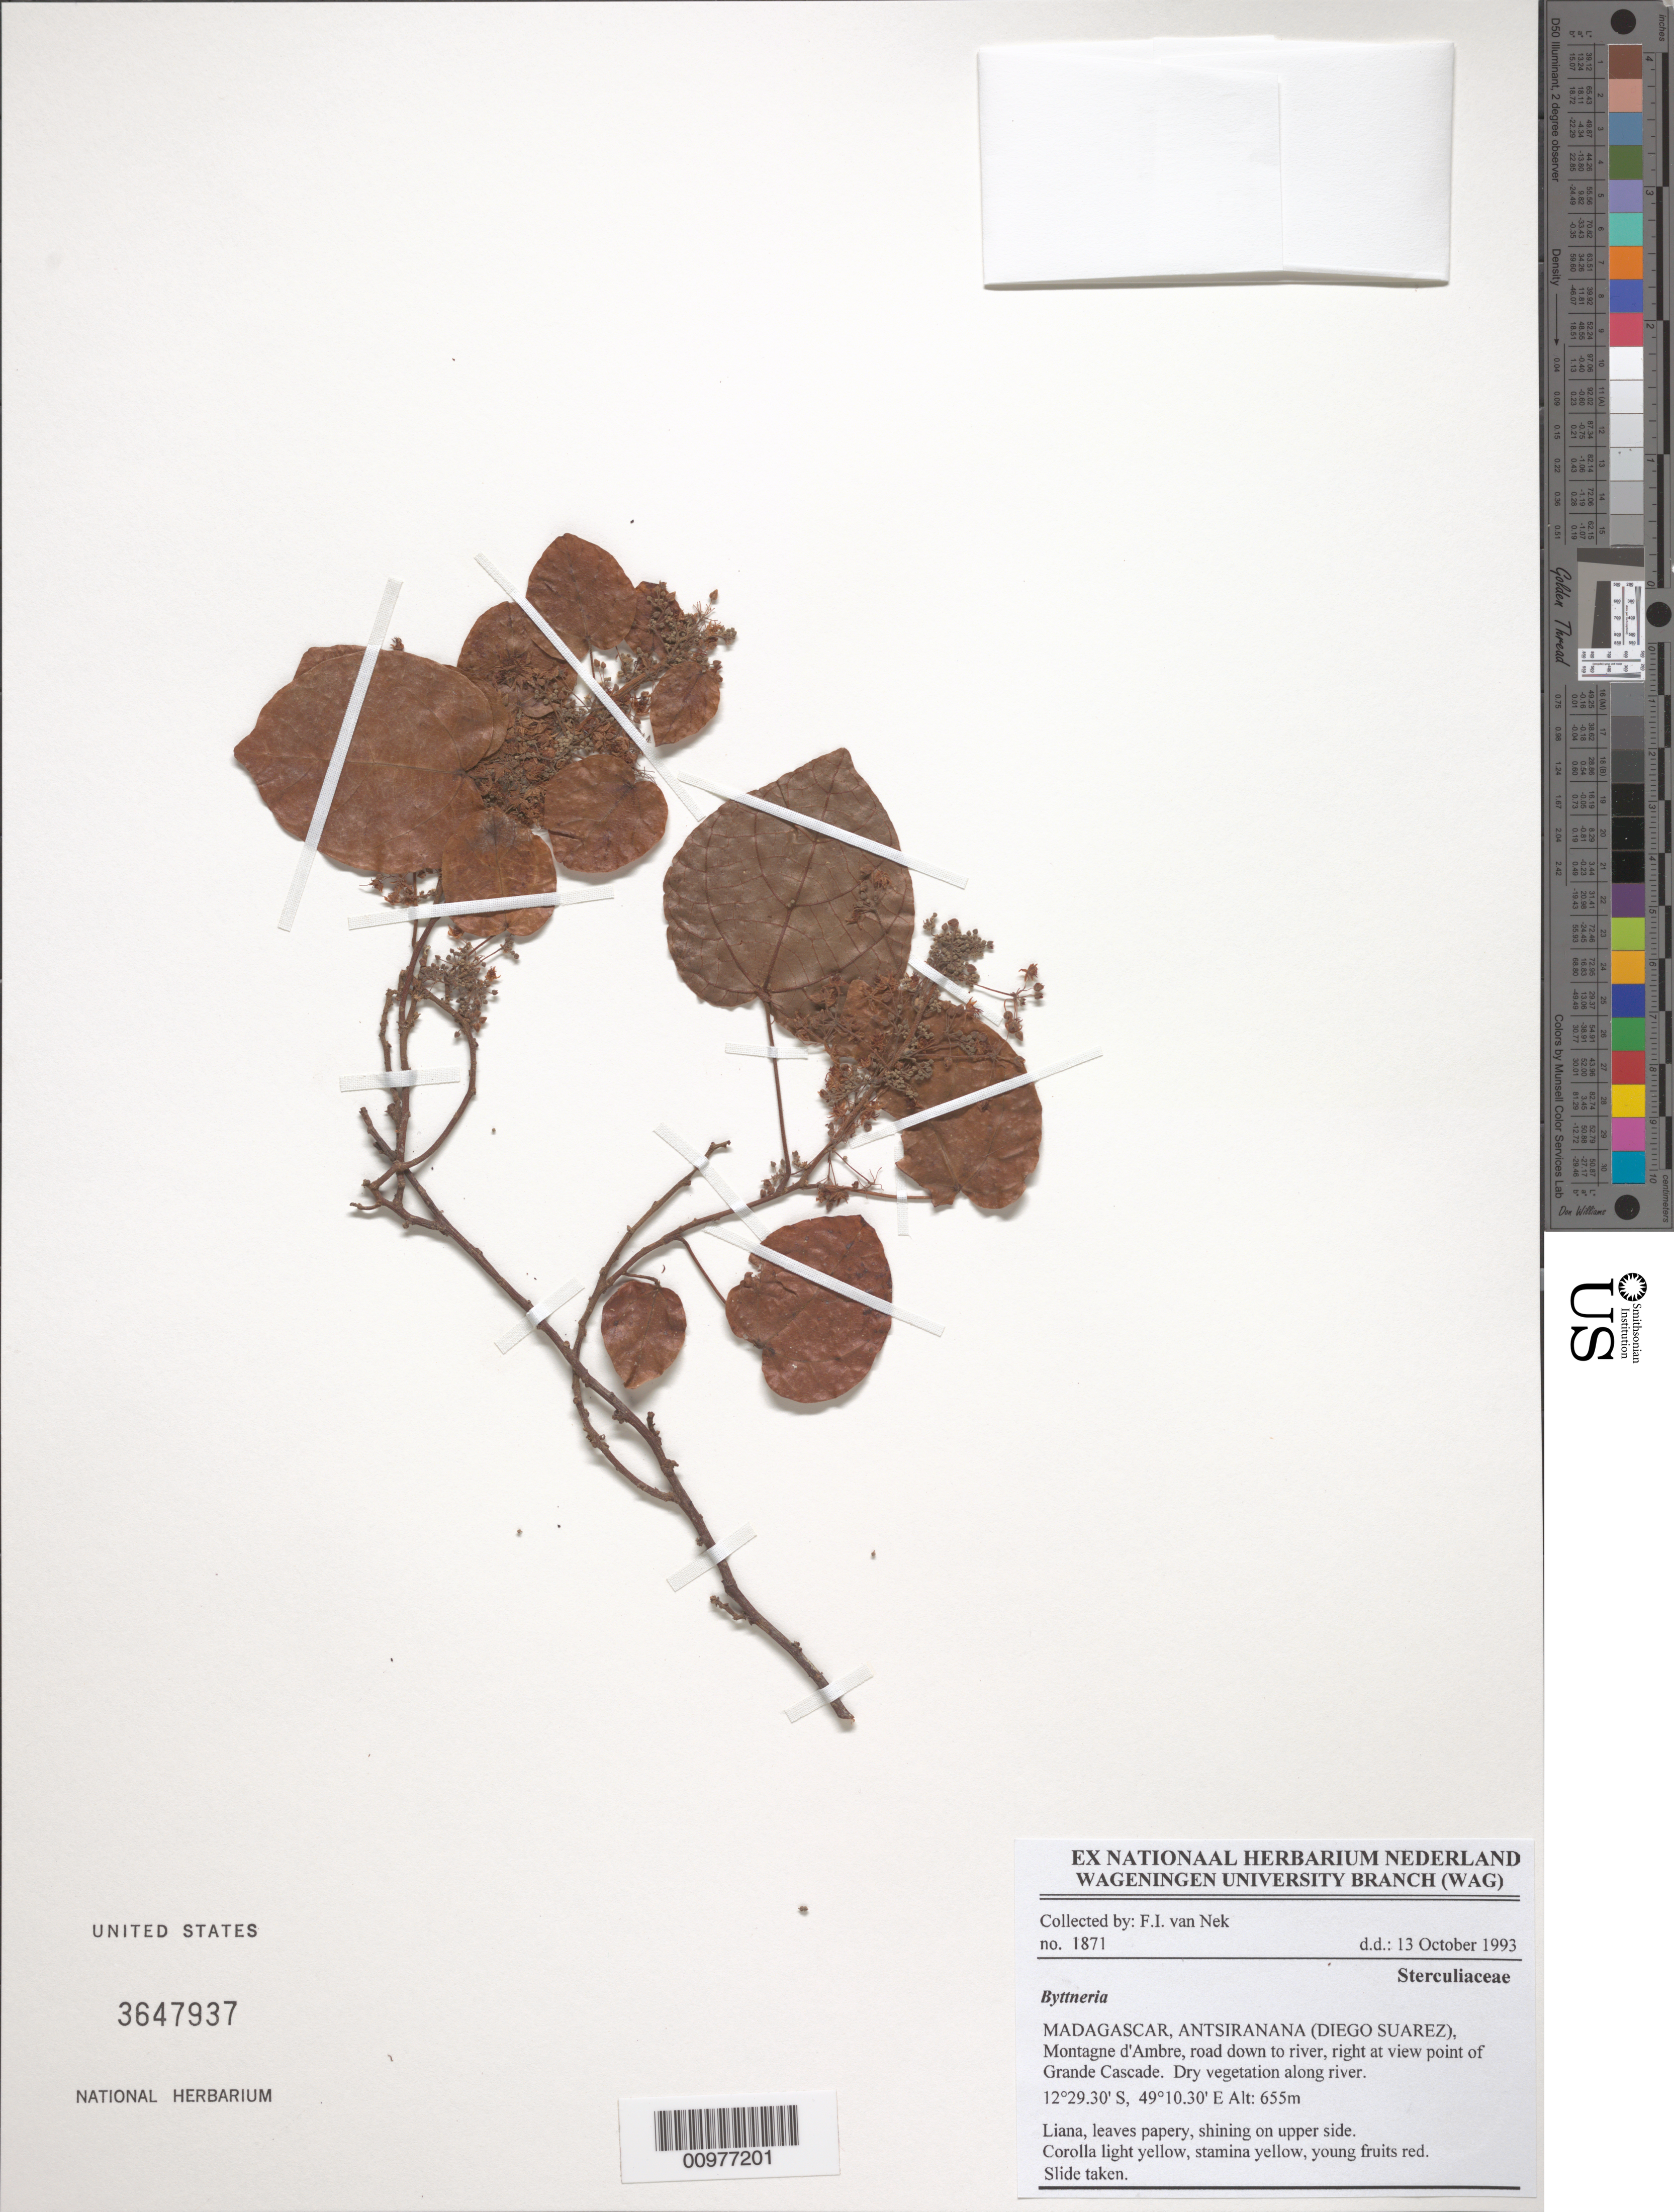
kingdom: Plantae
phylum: Tracheophyta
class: Magnoliopsida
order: Malvales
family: Malvaceae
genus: Byttneria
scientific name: Byttneria sp.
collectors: F. van Nek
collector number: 1871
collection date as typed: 13 Oct 1993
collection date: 1993-10-13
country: Madagascar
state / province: Diana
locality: Montagne d'Ambre, road down to river, right at view point of Grande Cascade.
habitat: Dry vegetation along river.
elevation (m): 655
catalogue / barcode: US 3647937